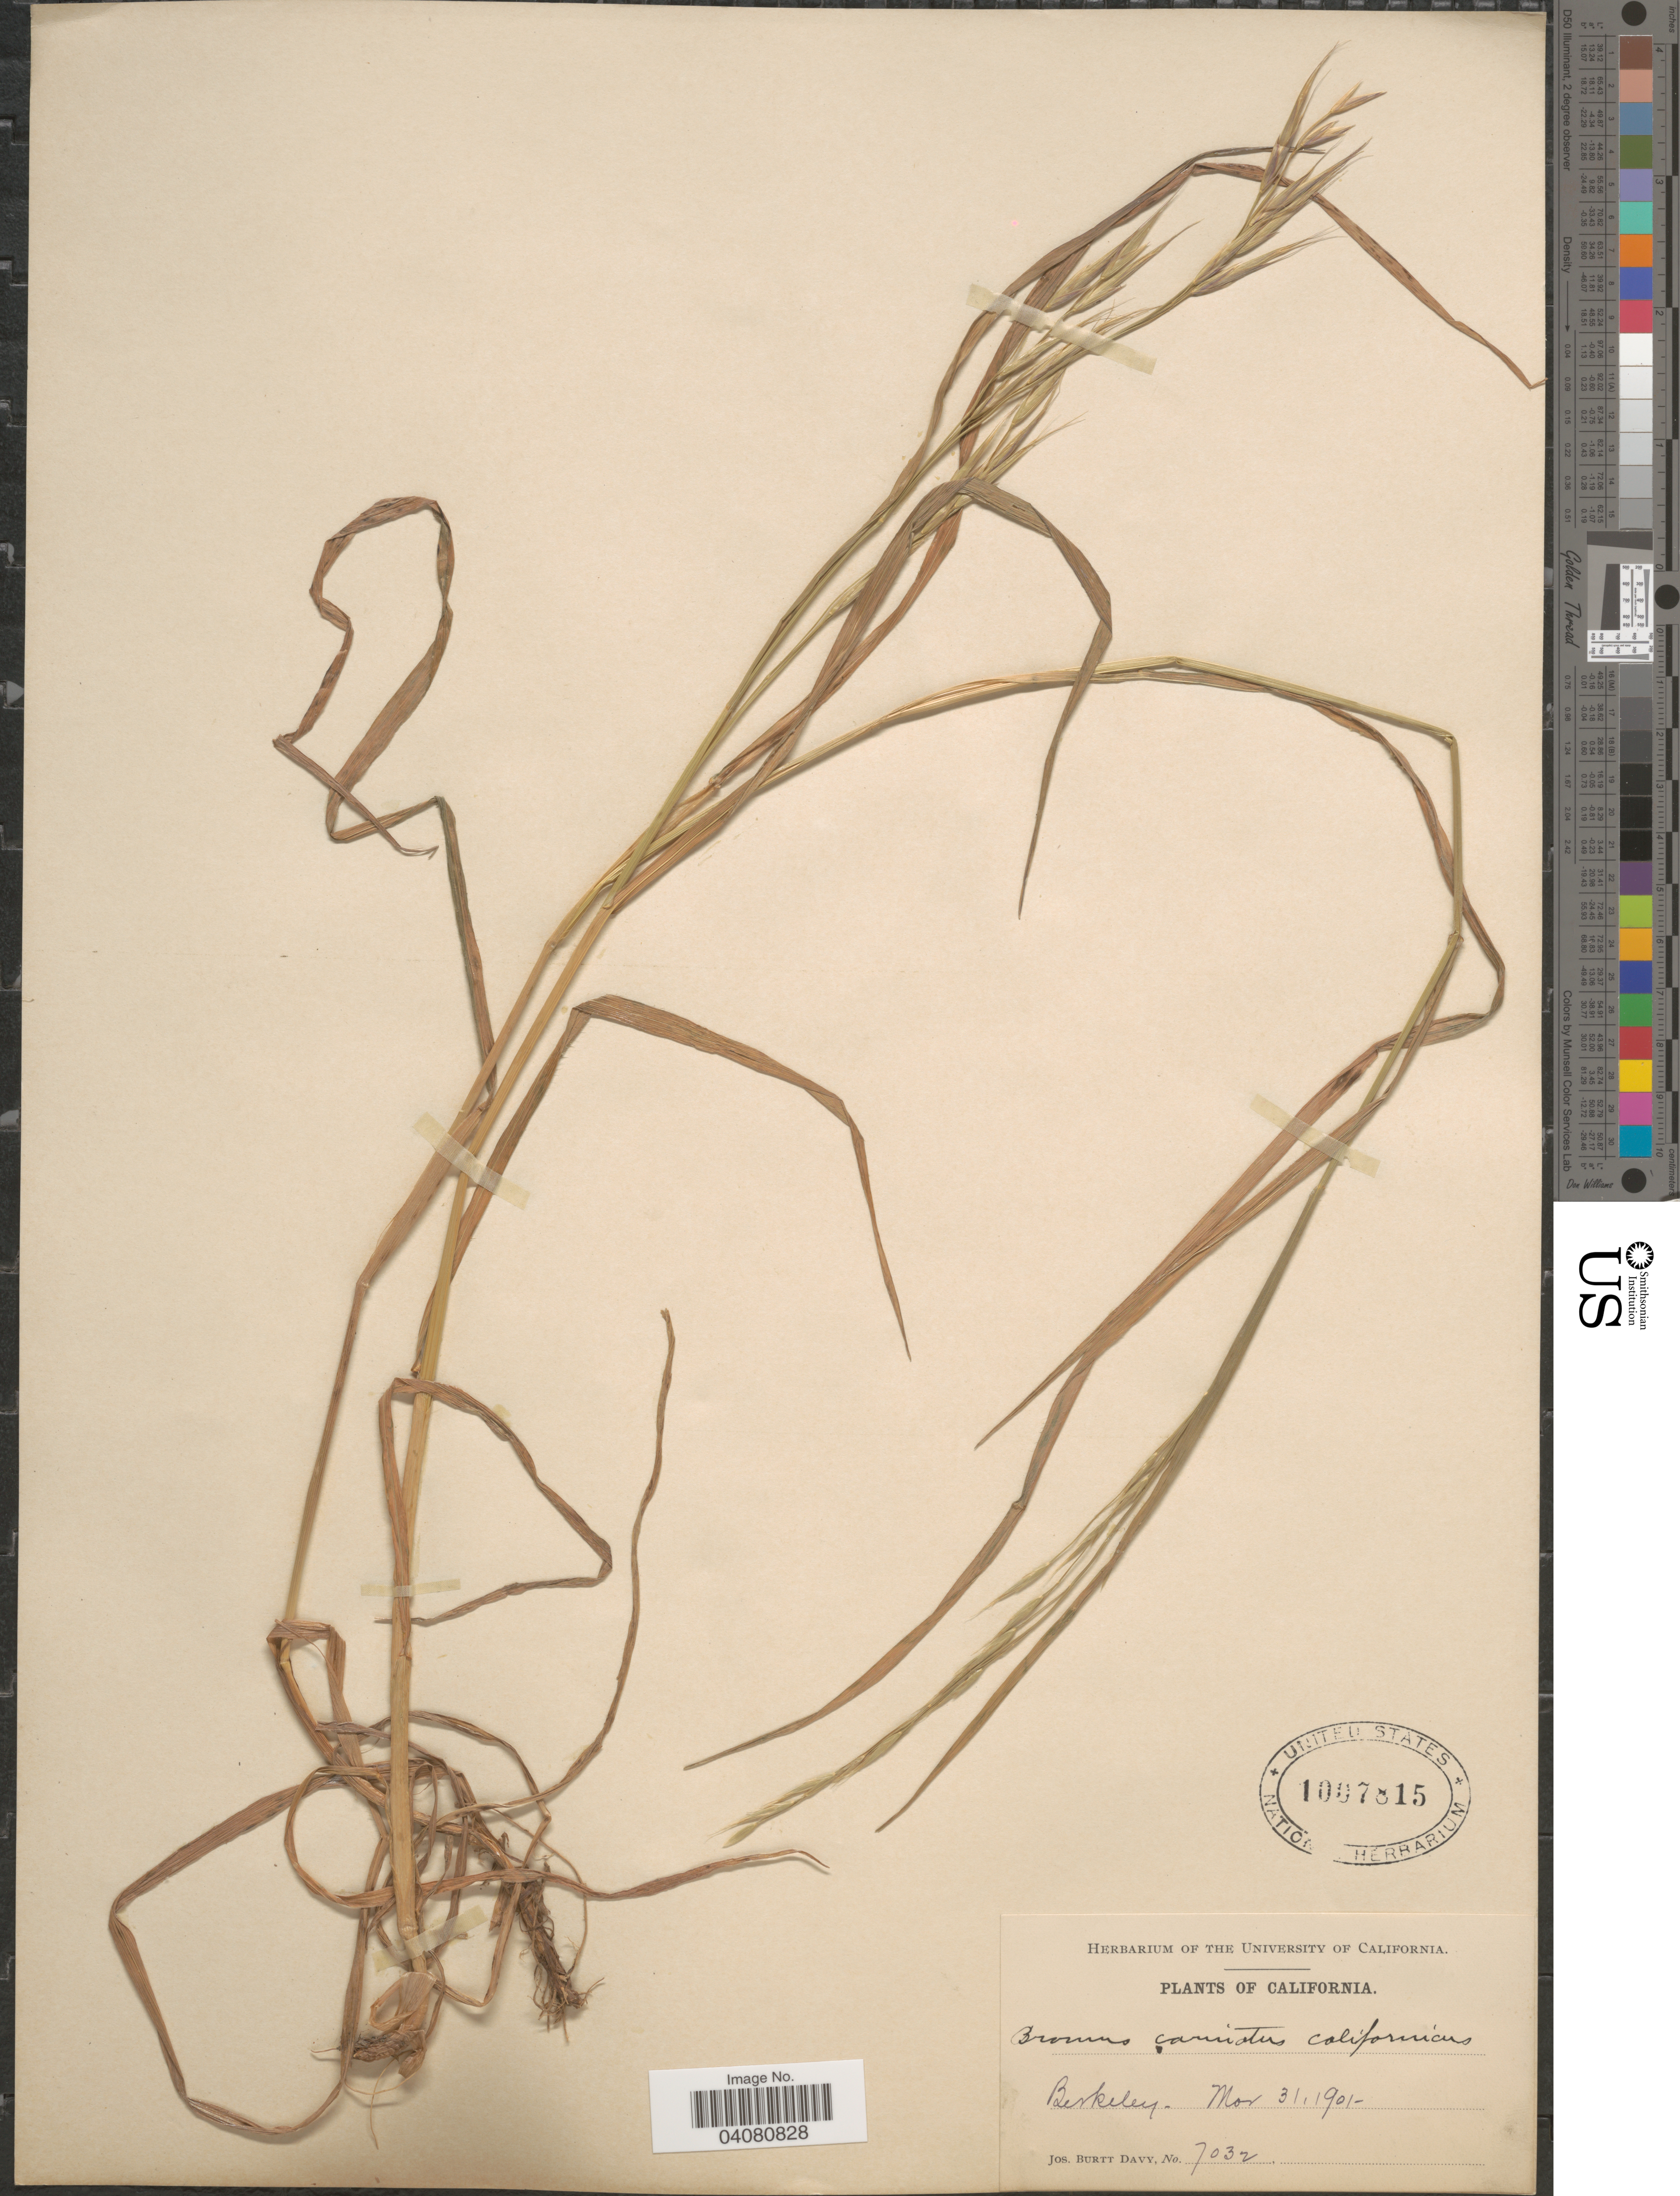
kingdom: Plantae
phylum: Tracheophyta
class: Liliopsida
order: Poales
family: Poaceae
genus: Bromus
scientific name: Bromus carinatus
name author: Hook. & Arn.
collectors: J. Burtt Davy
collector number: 7032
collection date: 1901-03-31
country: United States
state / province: California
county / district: Alameda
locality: Berkeley.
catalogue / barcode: US 1007815